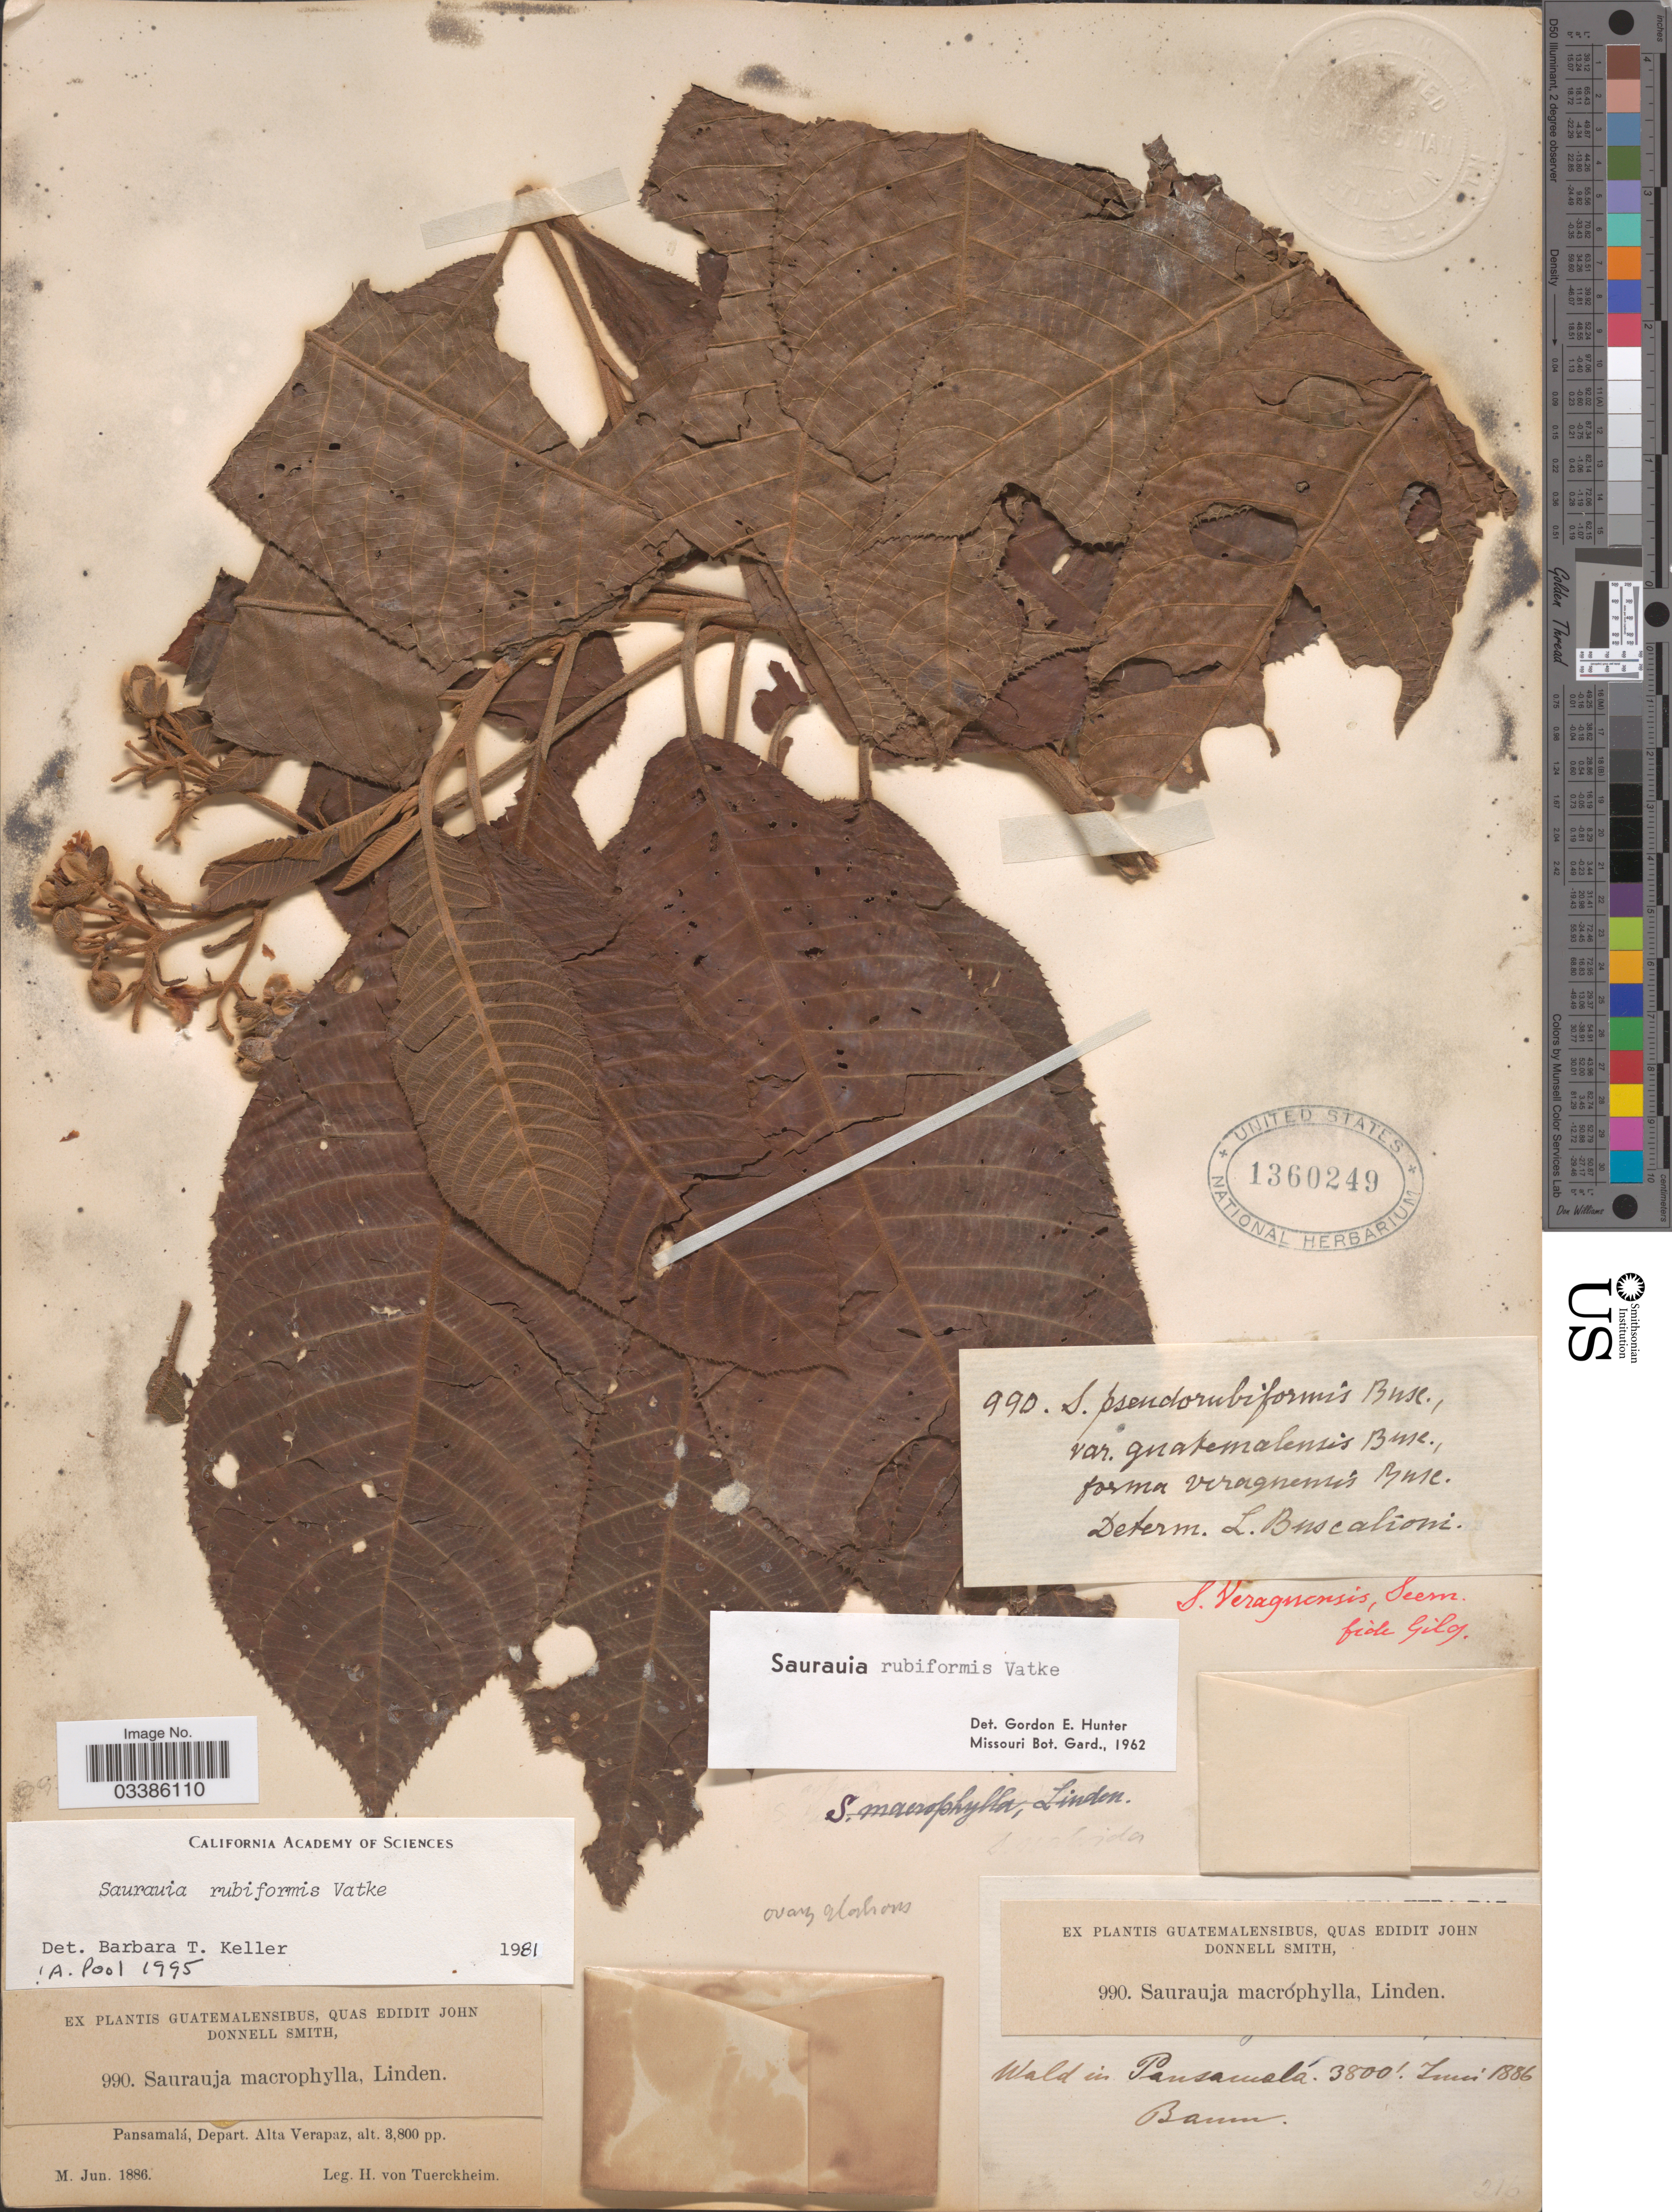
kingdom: Plantae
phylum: Tracheophyta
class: Magnoliopsida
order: Ericales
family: Actinidiaceae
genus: Saurauia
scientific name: Saurauia rubiformis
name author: Vatke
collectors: H. von Tuerckheim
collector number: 990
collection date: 1886-06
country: Guatemala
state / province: Alta Verapaz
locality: Pansamalá, Depart. Alta Verapaz.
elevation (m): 1158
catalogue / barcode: US 1360249